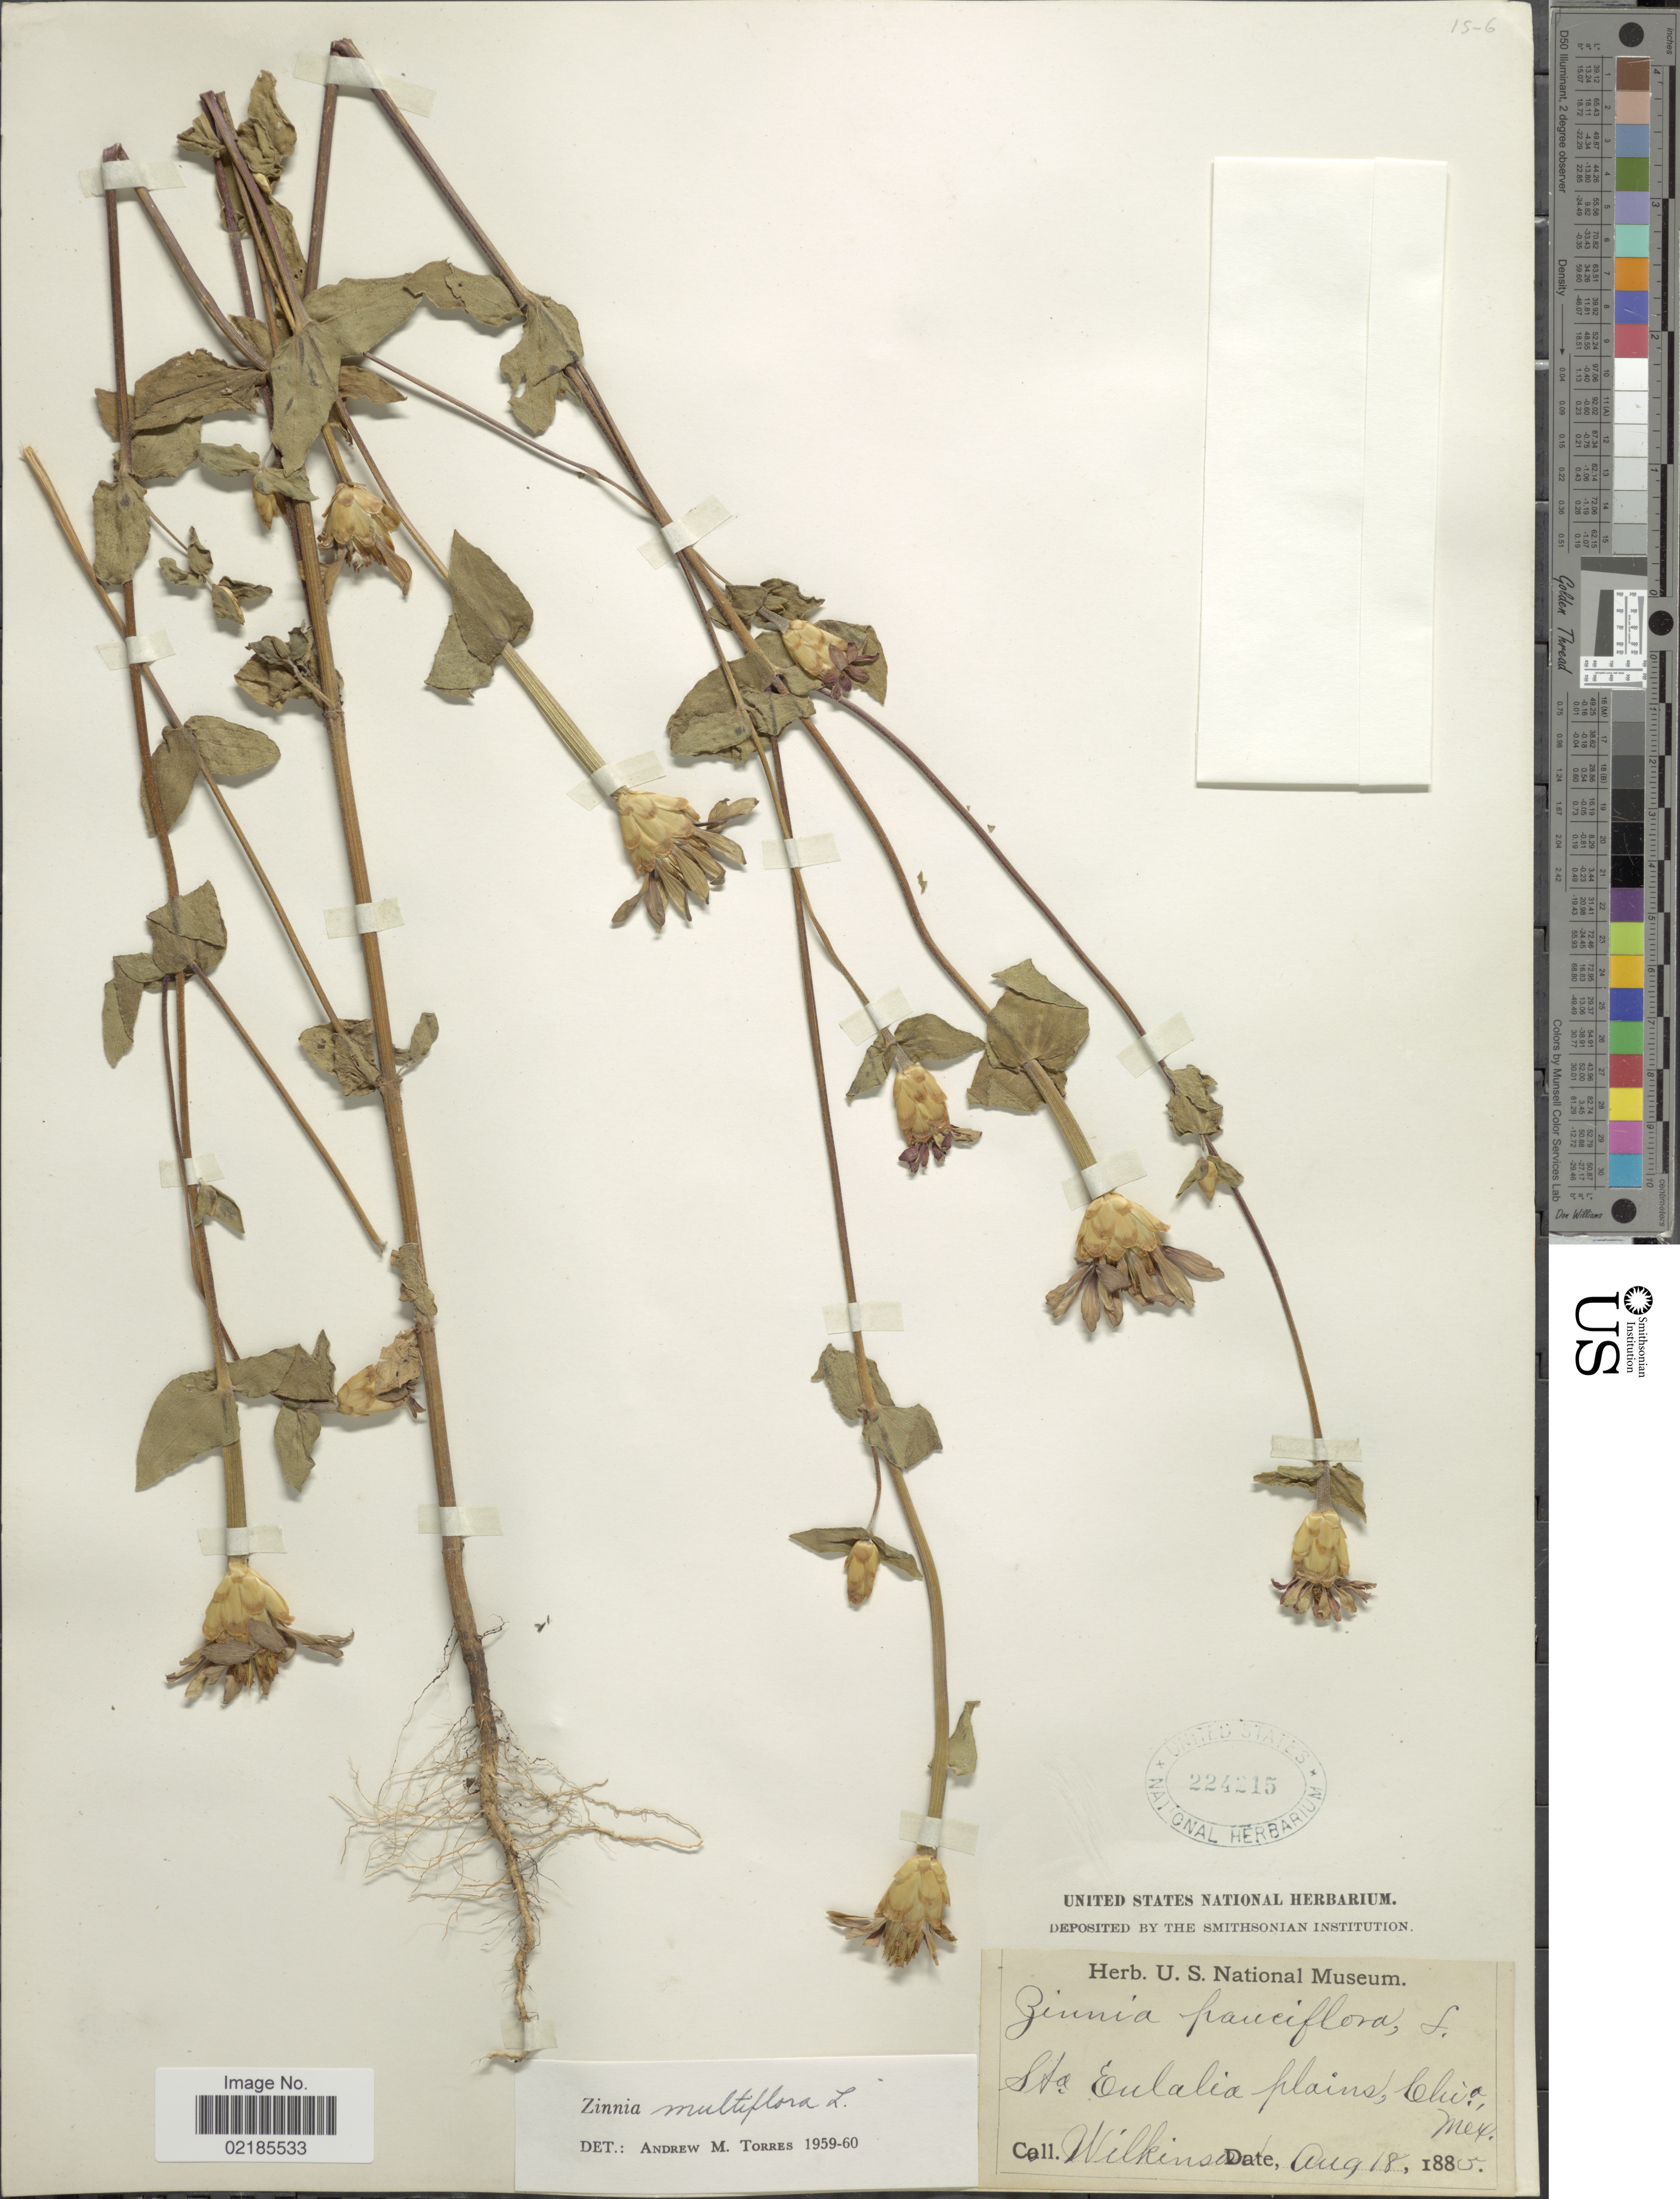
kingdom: Plantae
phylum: Tracheophyta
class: Magnoliopsida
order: Asterales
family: Asteraceae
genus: Zinnia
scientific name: Zinnia peruviana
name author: (L.) L.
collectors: Wilkinson, --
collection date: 1885-08-18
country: Mexico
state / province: Chiapas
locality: Sta. Eulalia plains, Chia., Mex.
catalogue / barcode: US 224215